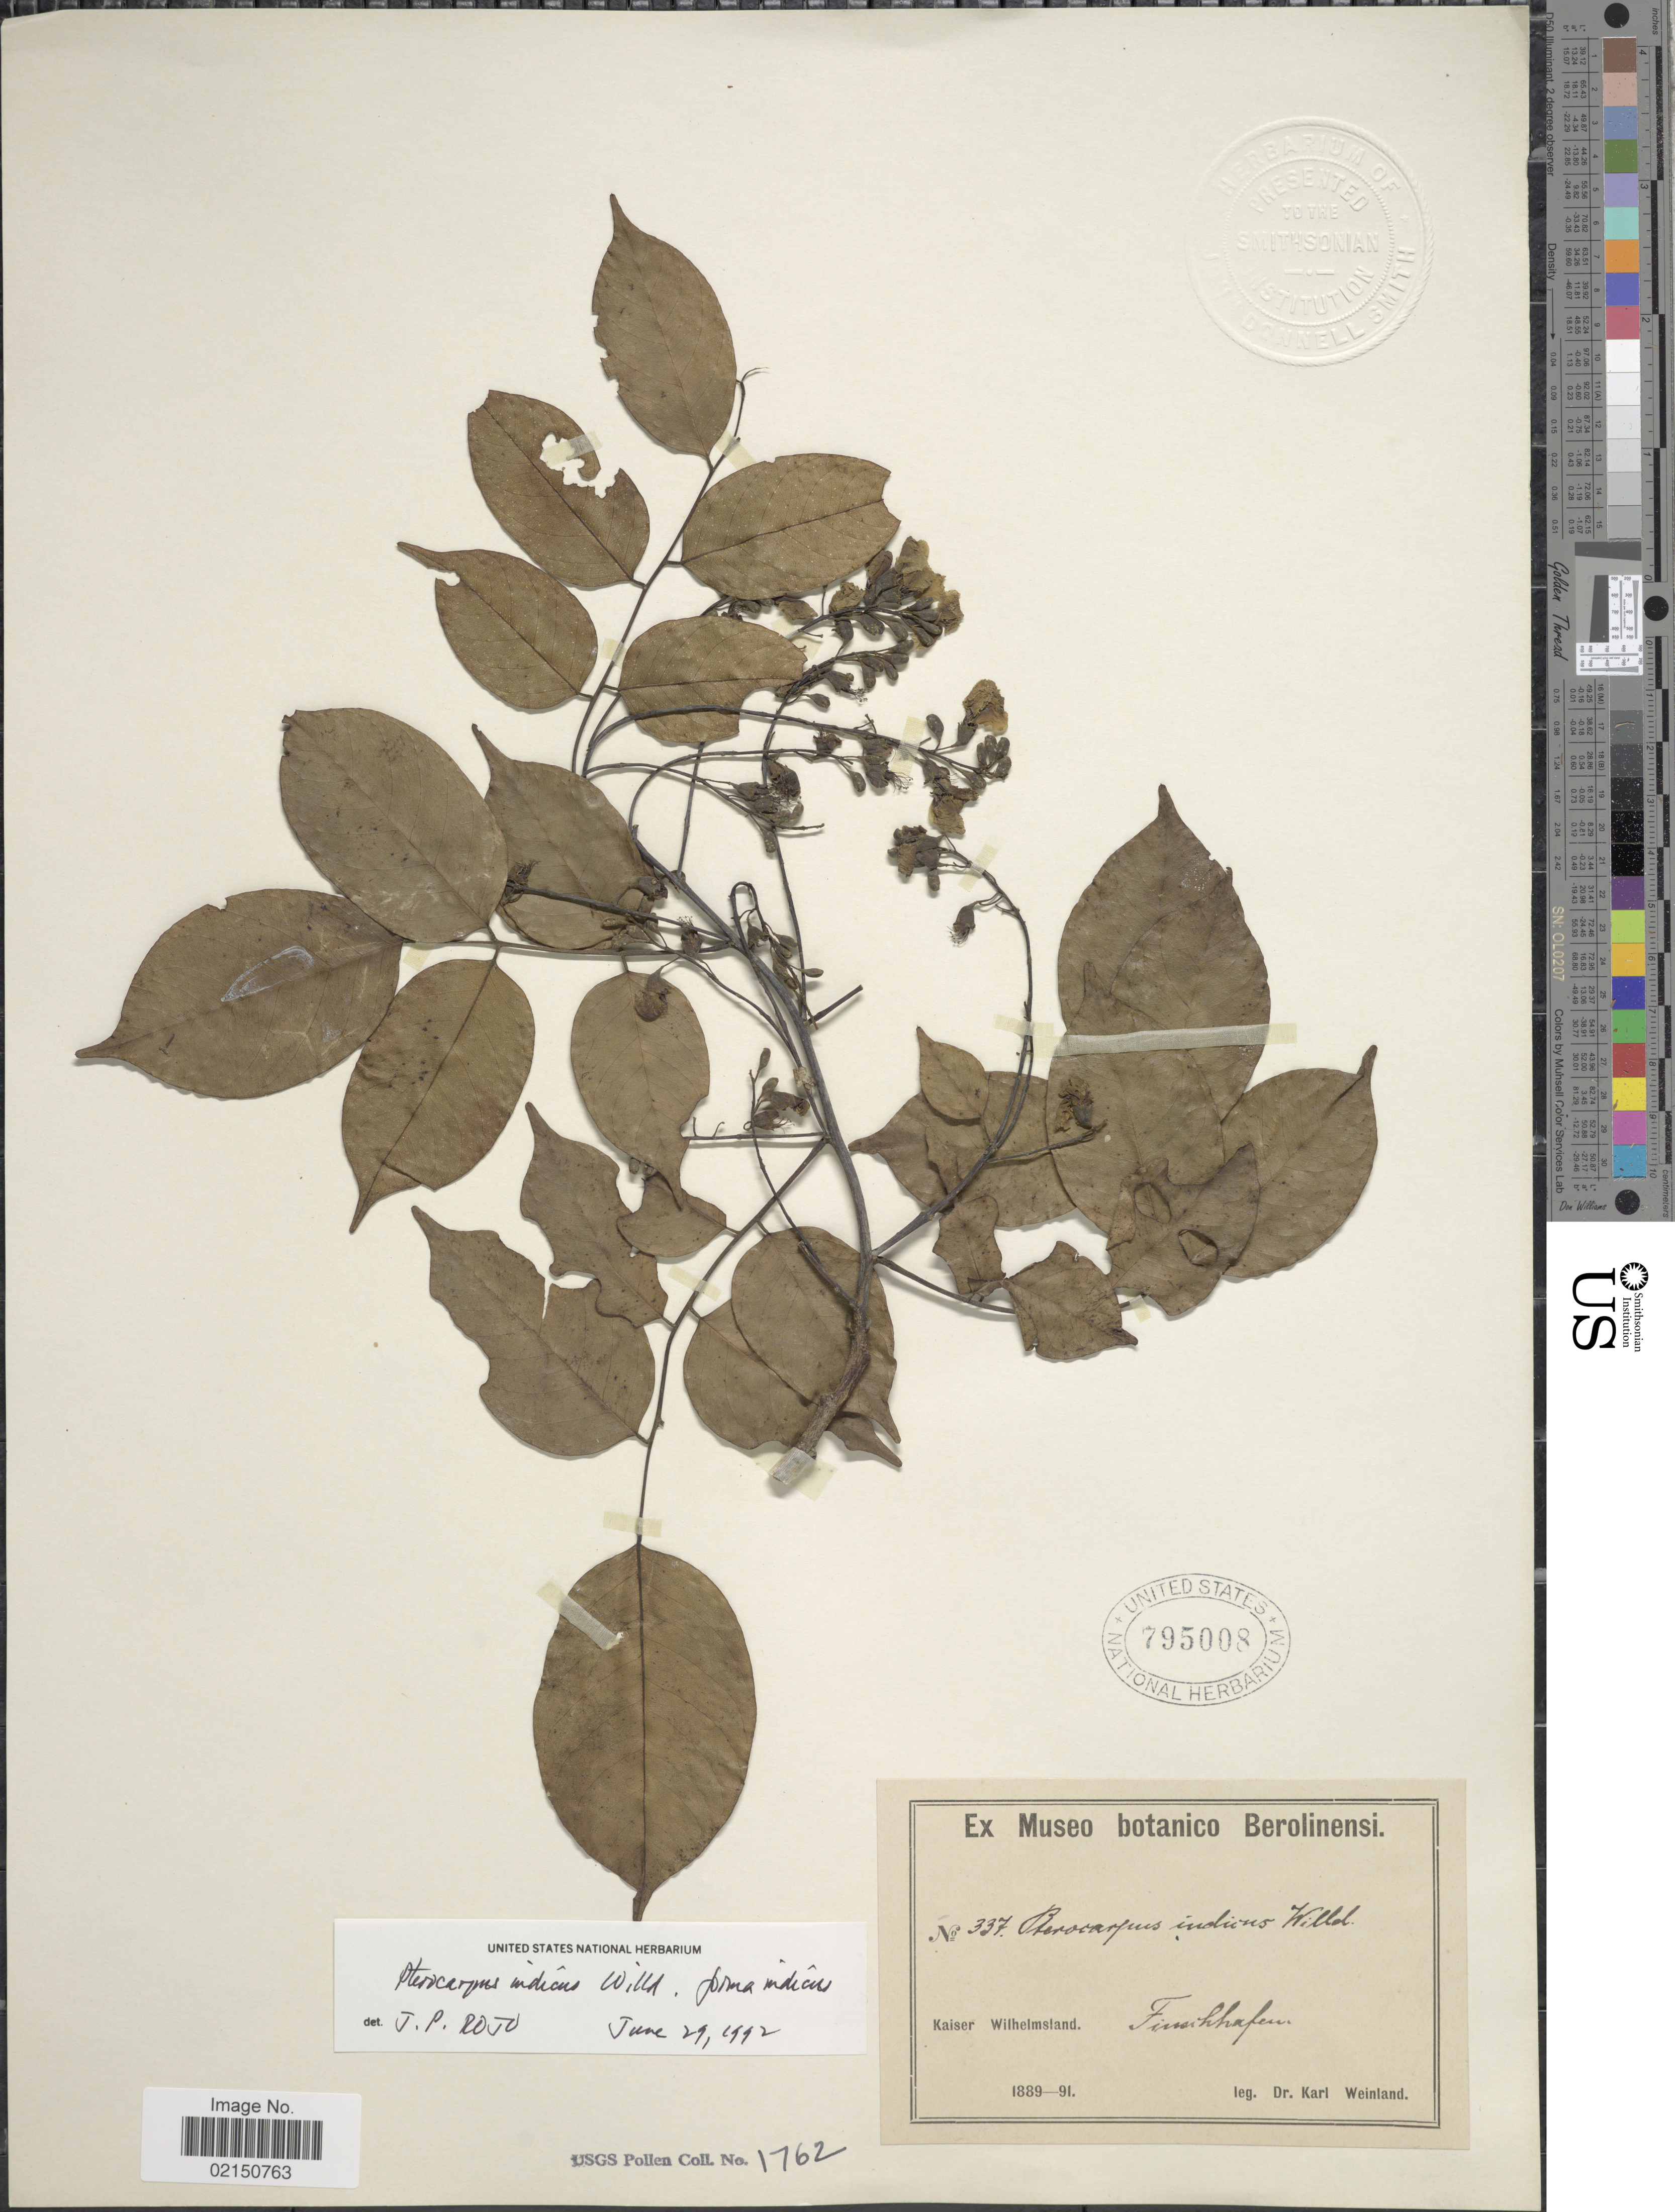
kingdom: Plantae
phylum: Tracheophyta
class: Magnoliopsida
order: Fabales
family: Fabaceae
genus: Pterocarpus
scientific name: Pterocarpus indicus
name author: Willd.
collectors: K. Weinland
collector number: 337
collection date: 1889/1891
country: Papua New Guinea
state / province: Morobe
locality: Kaiser Wilhelmsland. Finschhafen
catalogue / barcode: US 795008